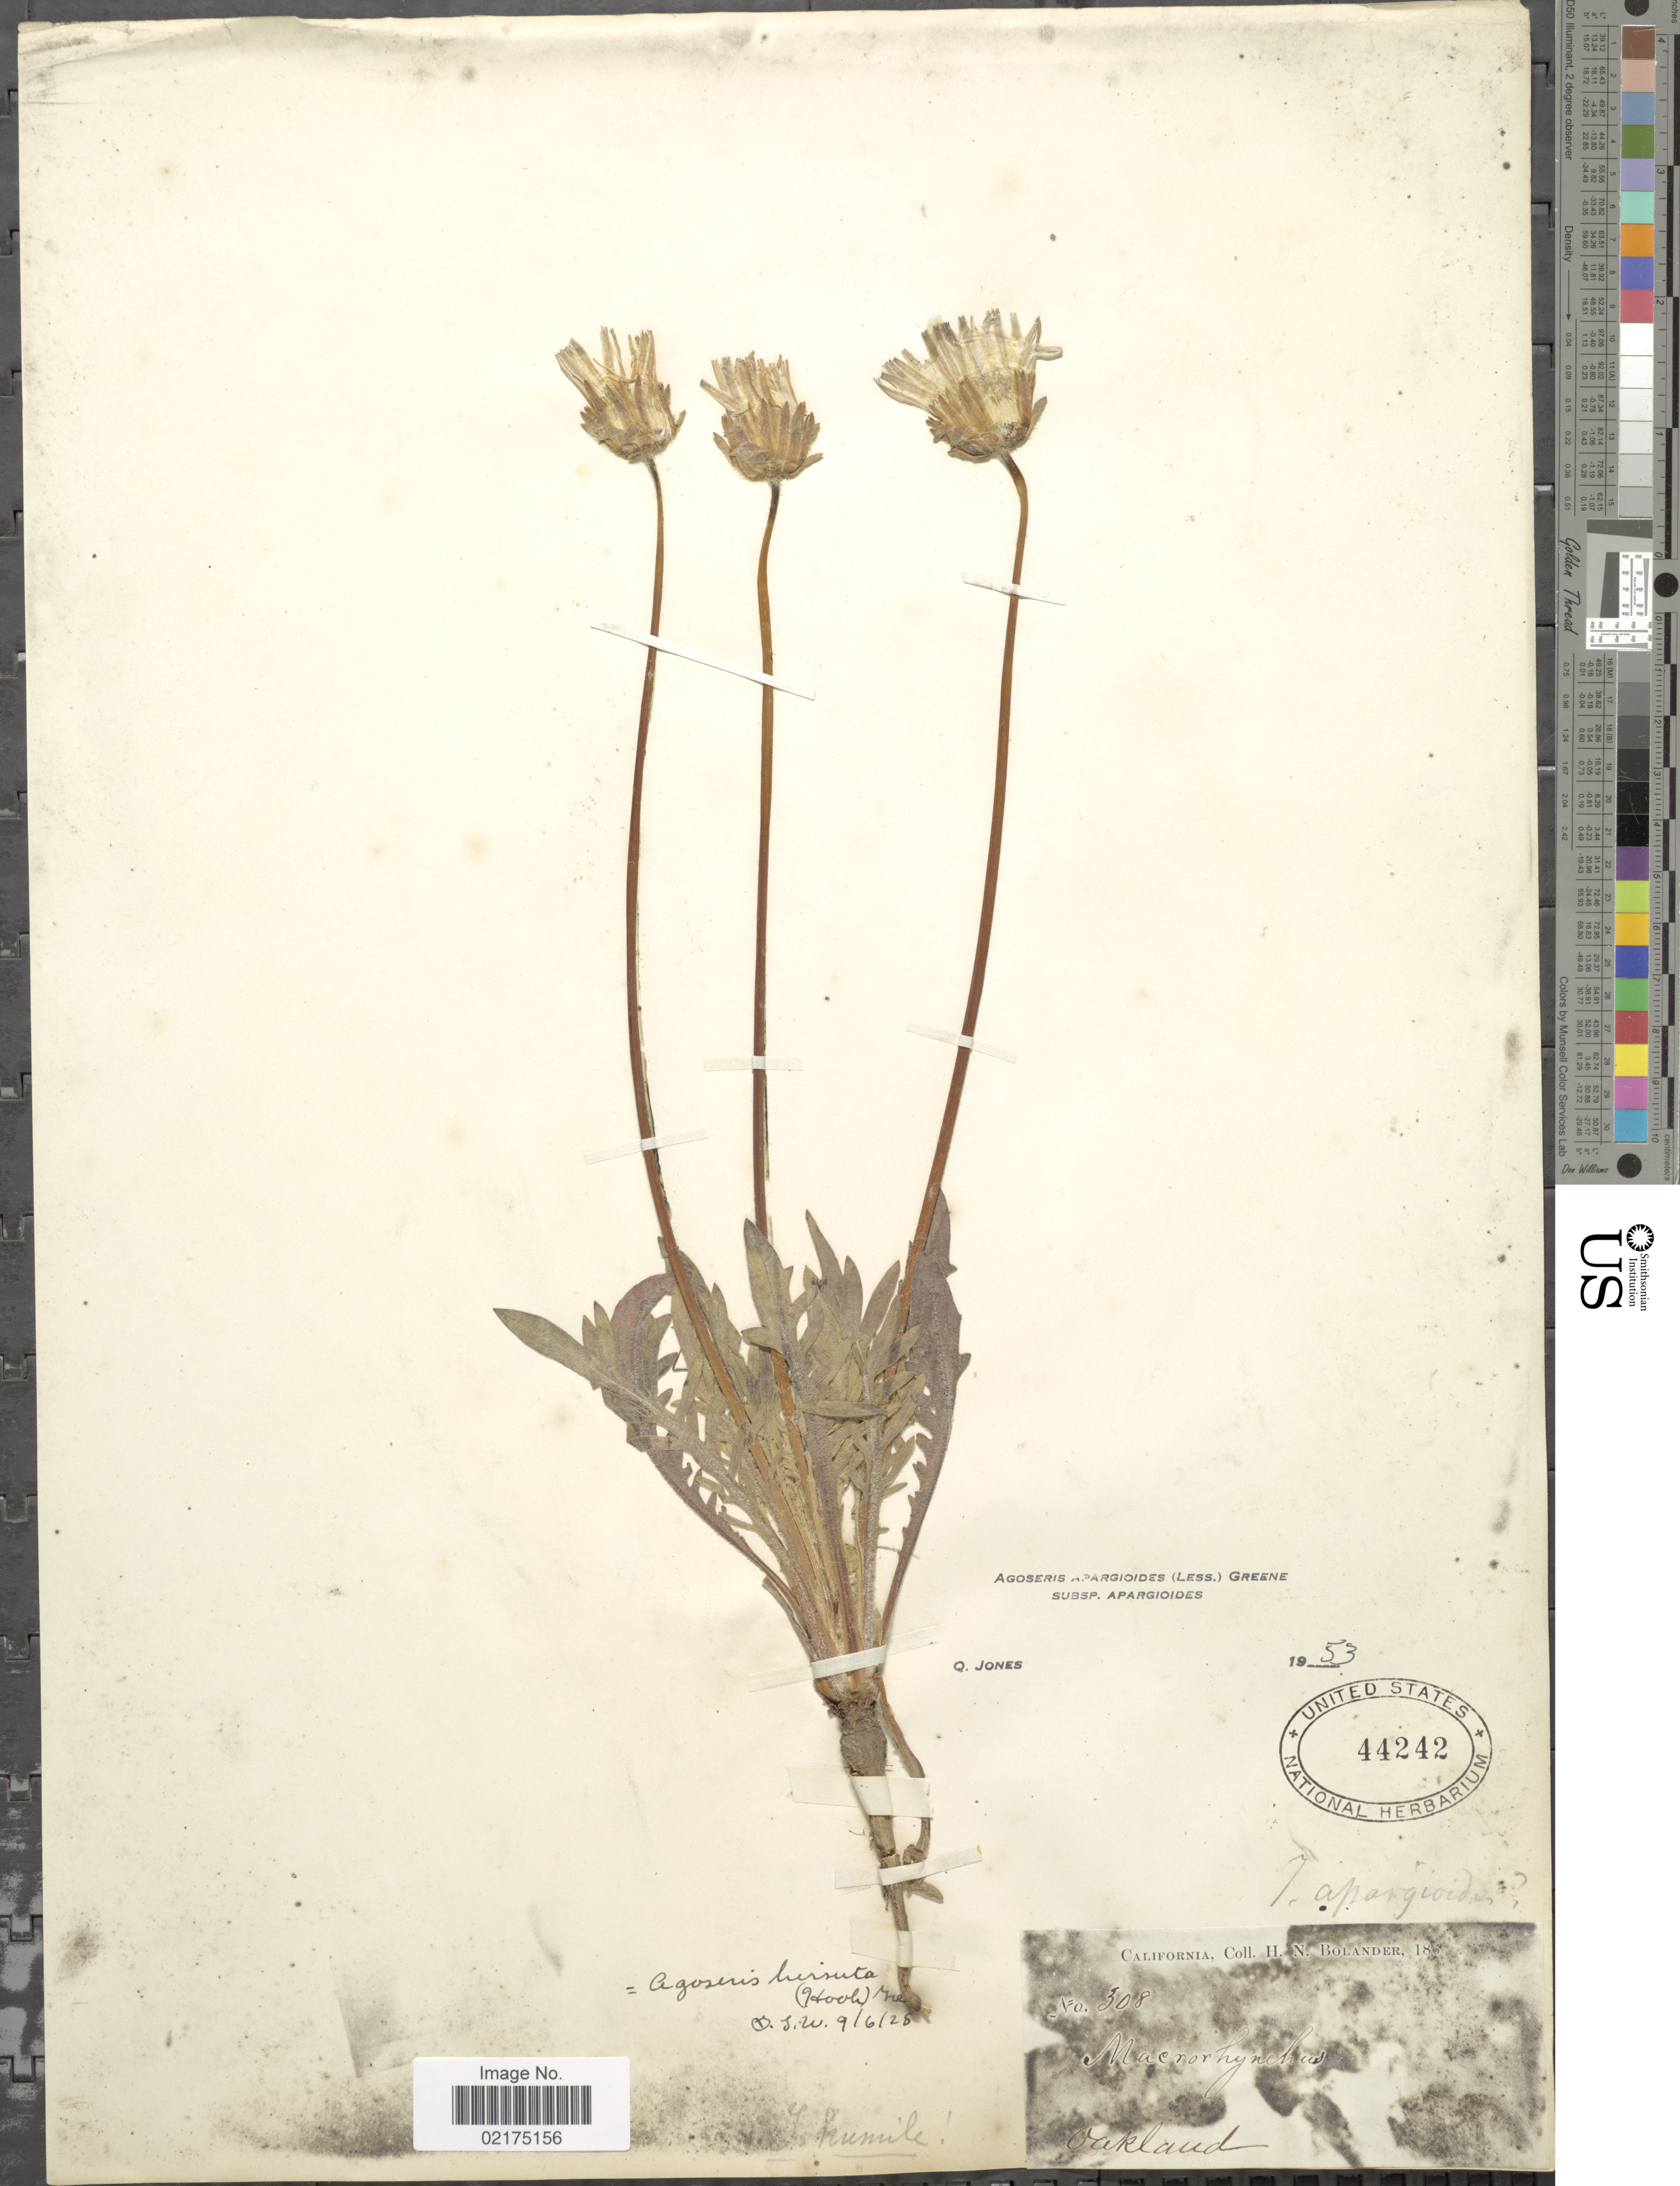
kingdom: Plantae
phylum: Tracheophyta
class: Magnoliopsida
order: Asterales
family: Asteraceae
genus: Agoseris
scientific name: Agoseris apargioides subsp. apargioides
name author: (Less.) Greene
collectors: H. Bolander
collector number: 308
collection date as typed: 186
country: United States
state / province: California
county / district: Alameda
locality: Oakland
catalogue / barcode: US 44242